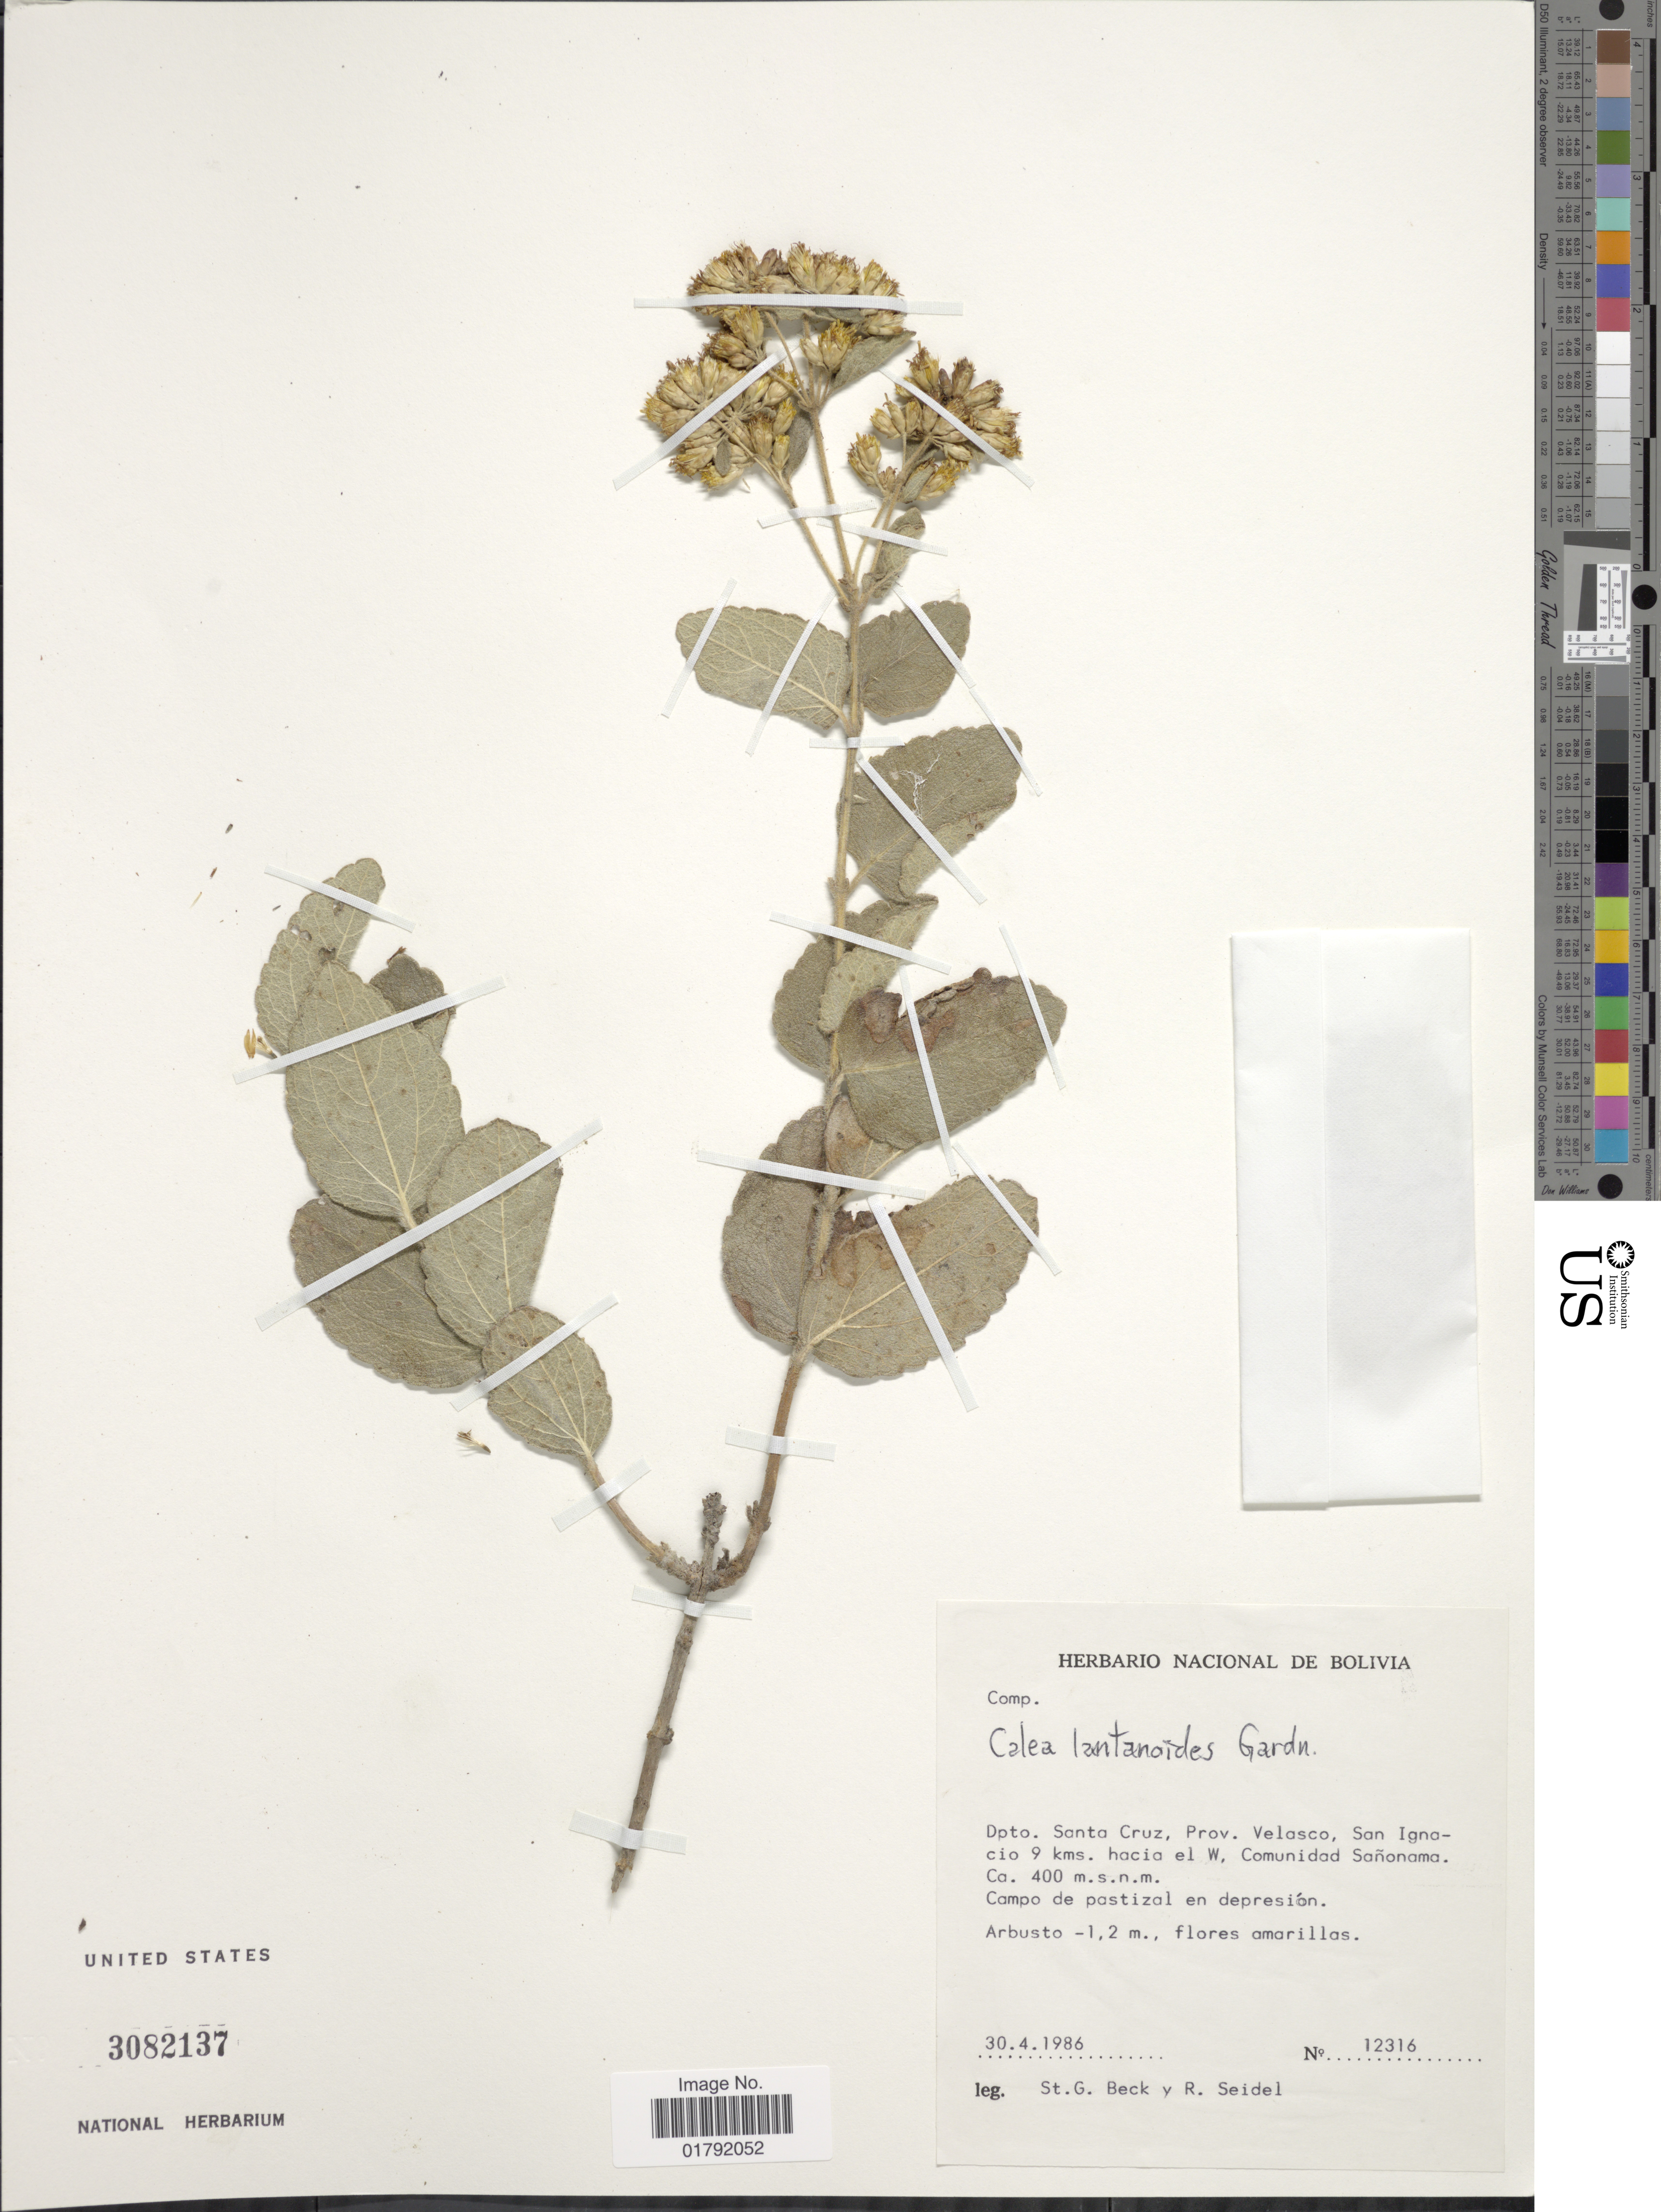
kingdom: Plantae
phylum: Tracheophyta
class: Magnoliopsida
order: Asterales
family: Asteraceae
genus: Calea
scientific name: Calea lantanoides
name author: Gardner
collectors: S. G. Beck & R. Seidel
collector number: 12316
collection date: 1986-04-30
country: Bolivia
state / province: Santa Cruz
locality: Prov. Velasco, San Ignacio 9 kms. hacia el W, Comunidad Sañonama, campo de pastizal en depresion.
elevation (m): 400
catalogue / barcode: US 3082137